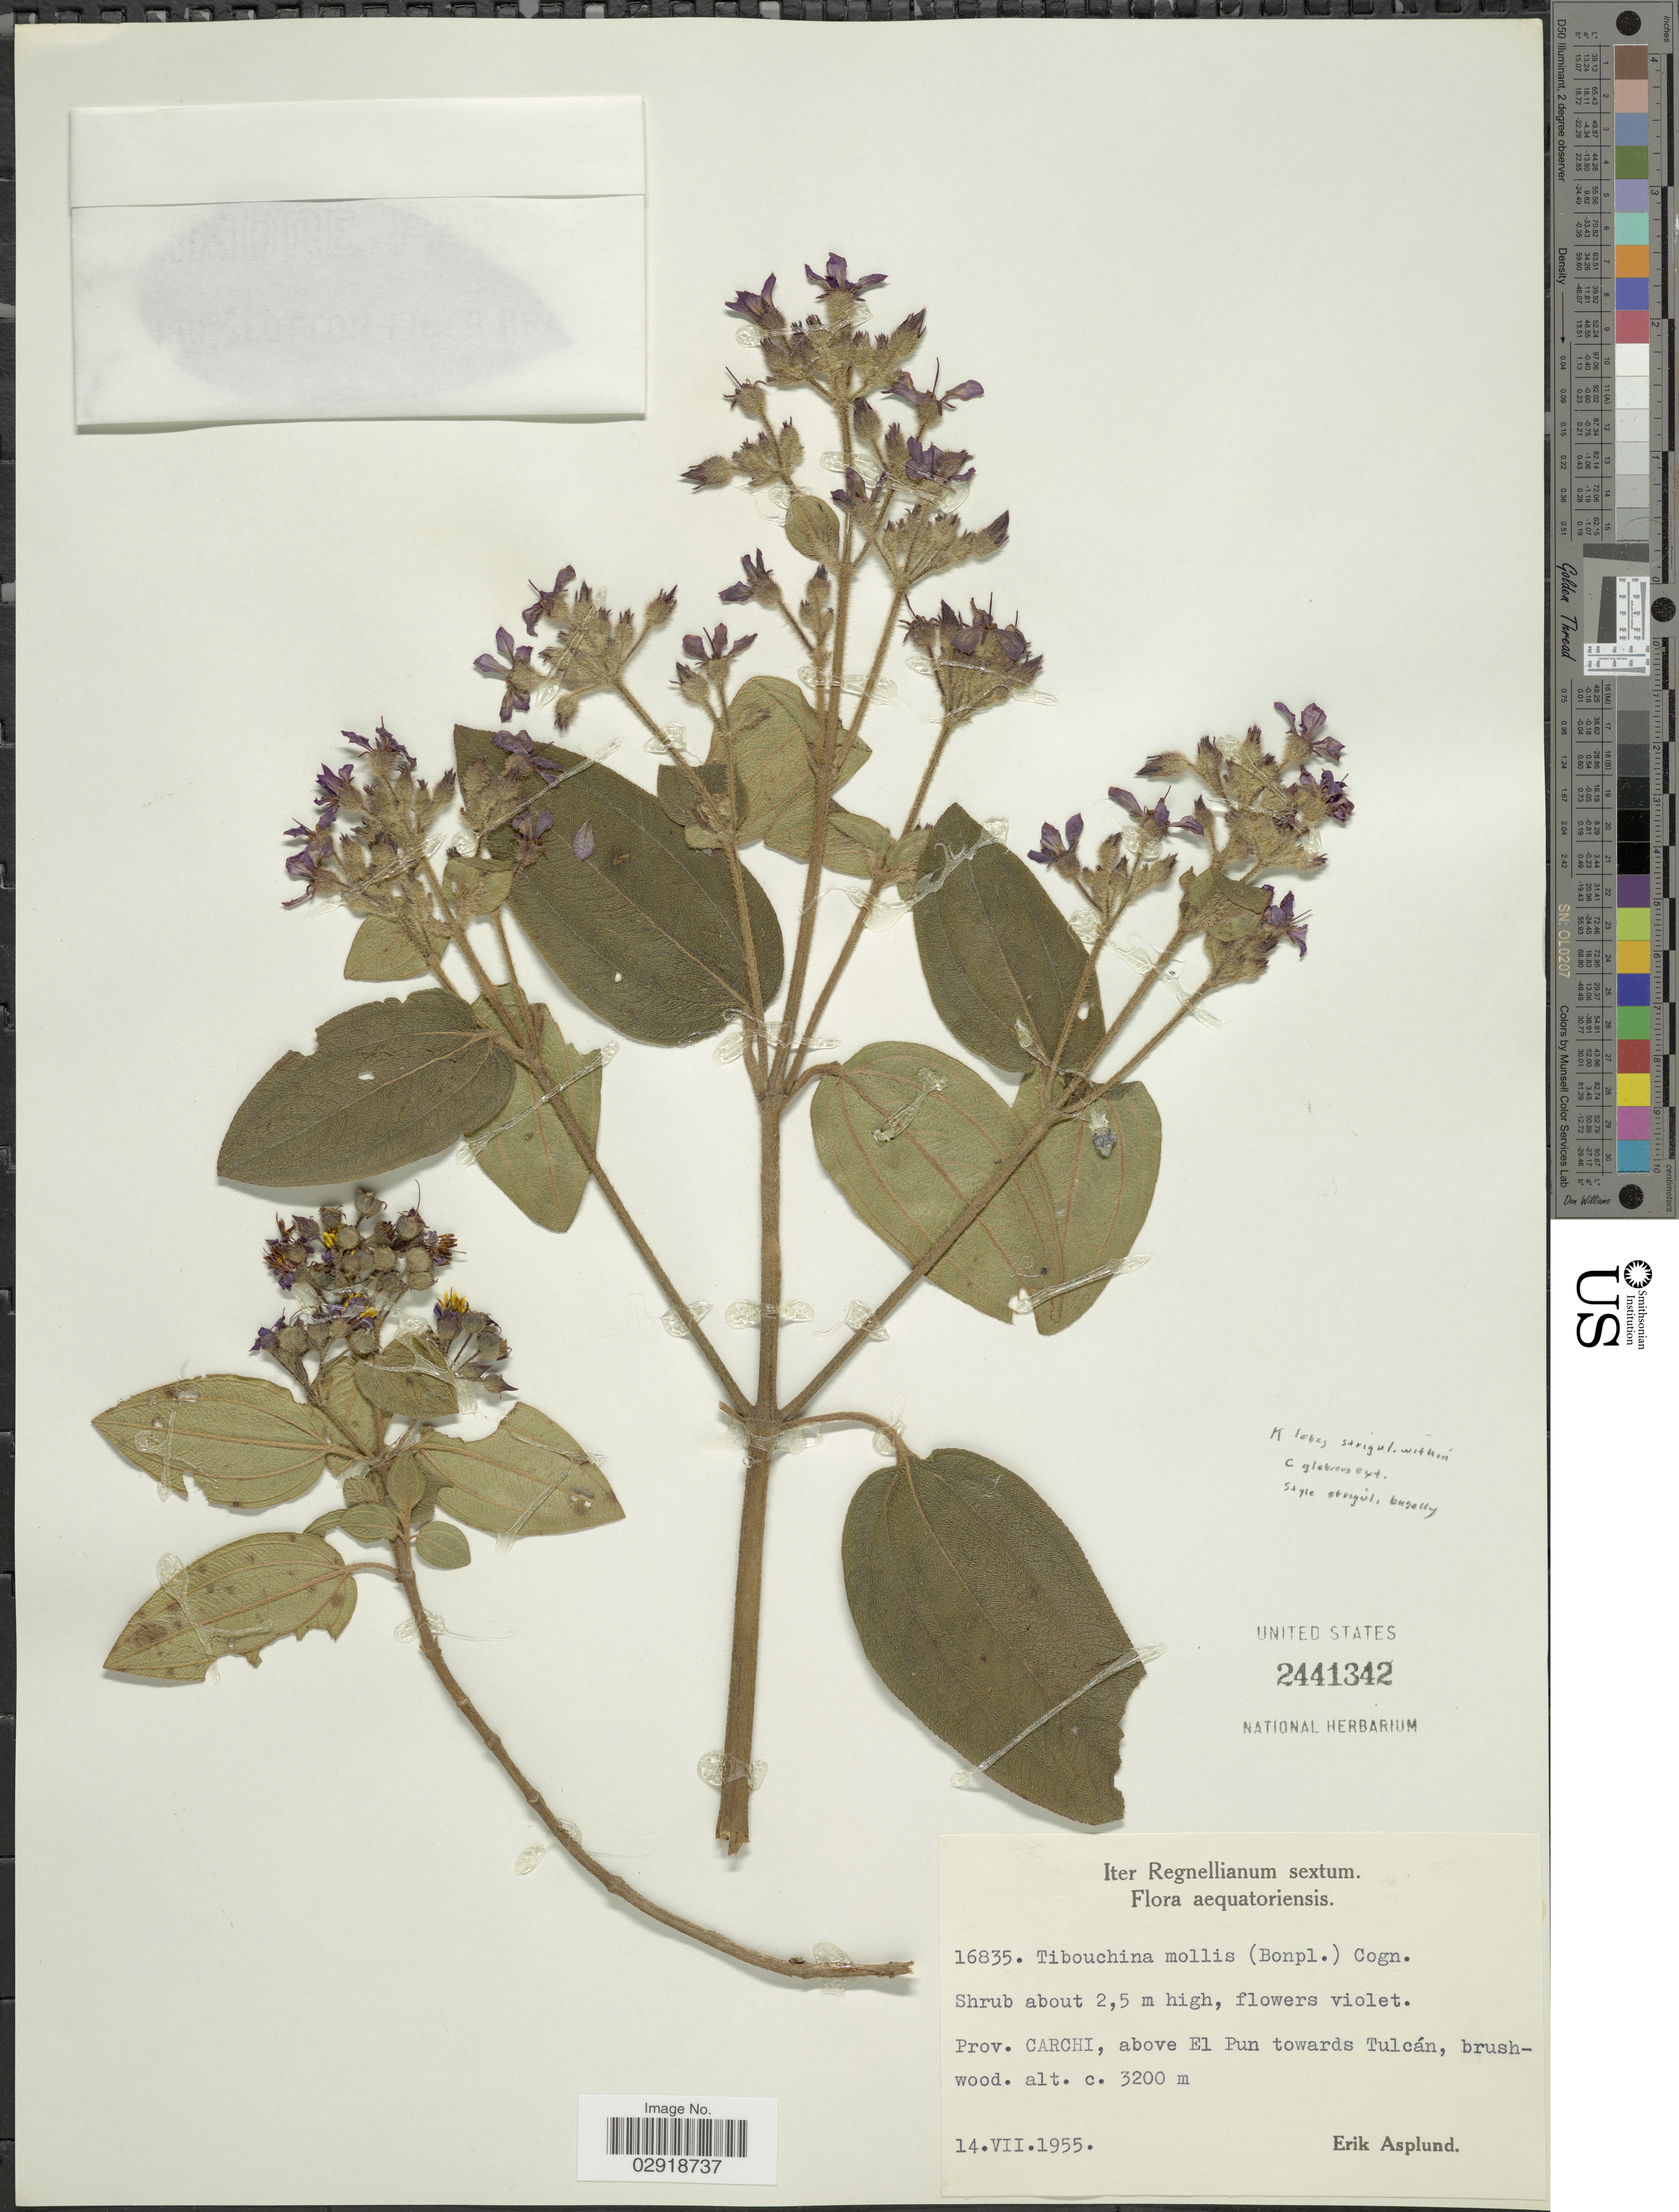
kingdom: Plantae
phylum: Tracheophyta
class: Magnoliopsida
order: Myrtales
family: Melastomataceae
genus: Chaetogastra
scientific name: Chaetogastra mollis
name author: (Bonpl.) DC.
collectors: E. Asplund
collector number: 16835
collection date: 1955-07-14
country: Ecuador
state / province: Carchi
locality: Above El Pun towards Tulcán, brush-wood.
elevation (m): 3200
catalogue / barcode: US 2441342